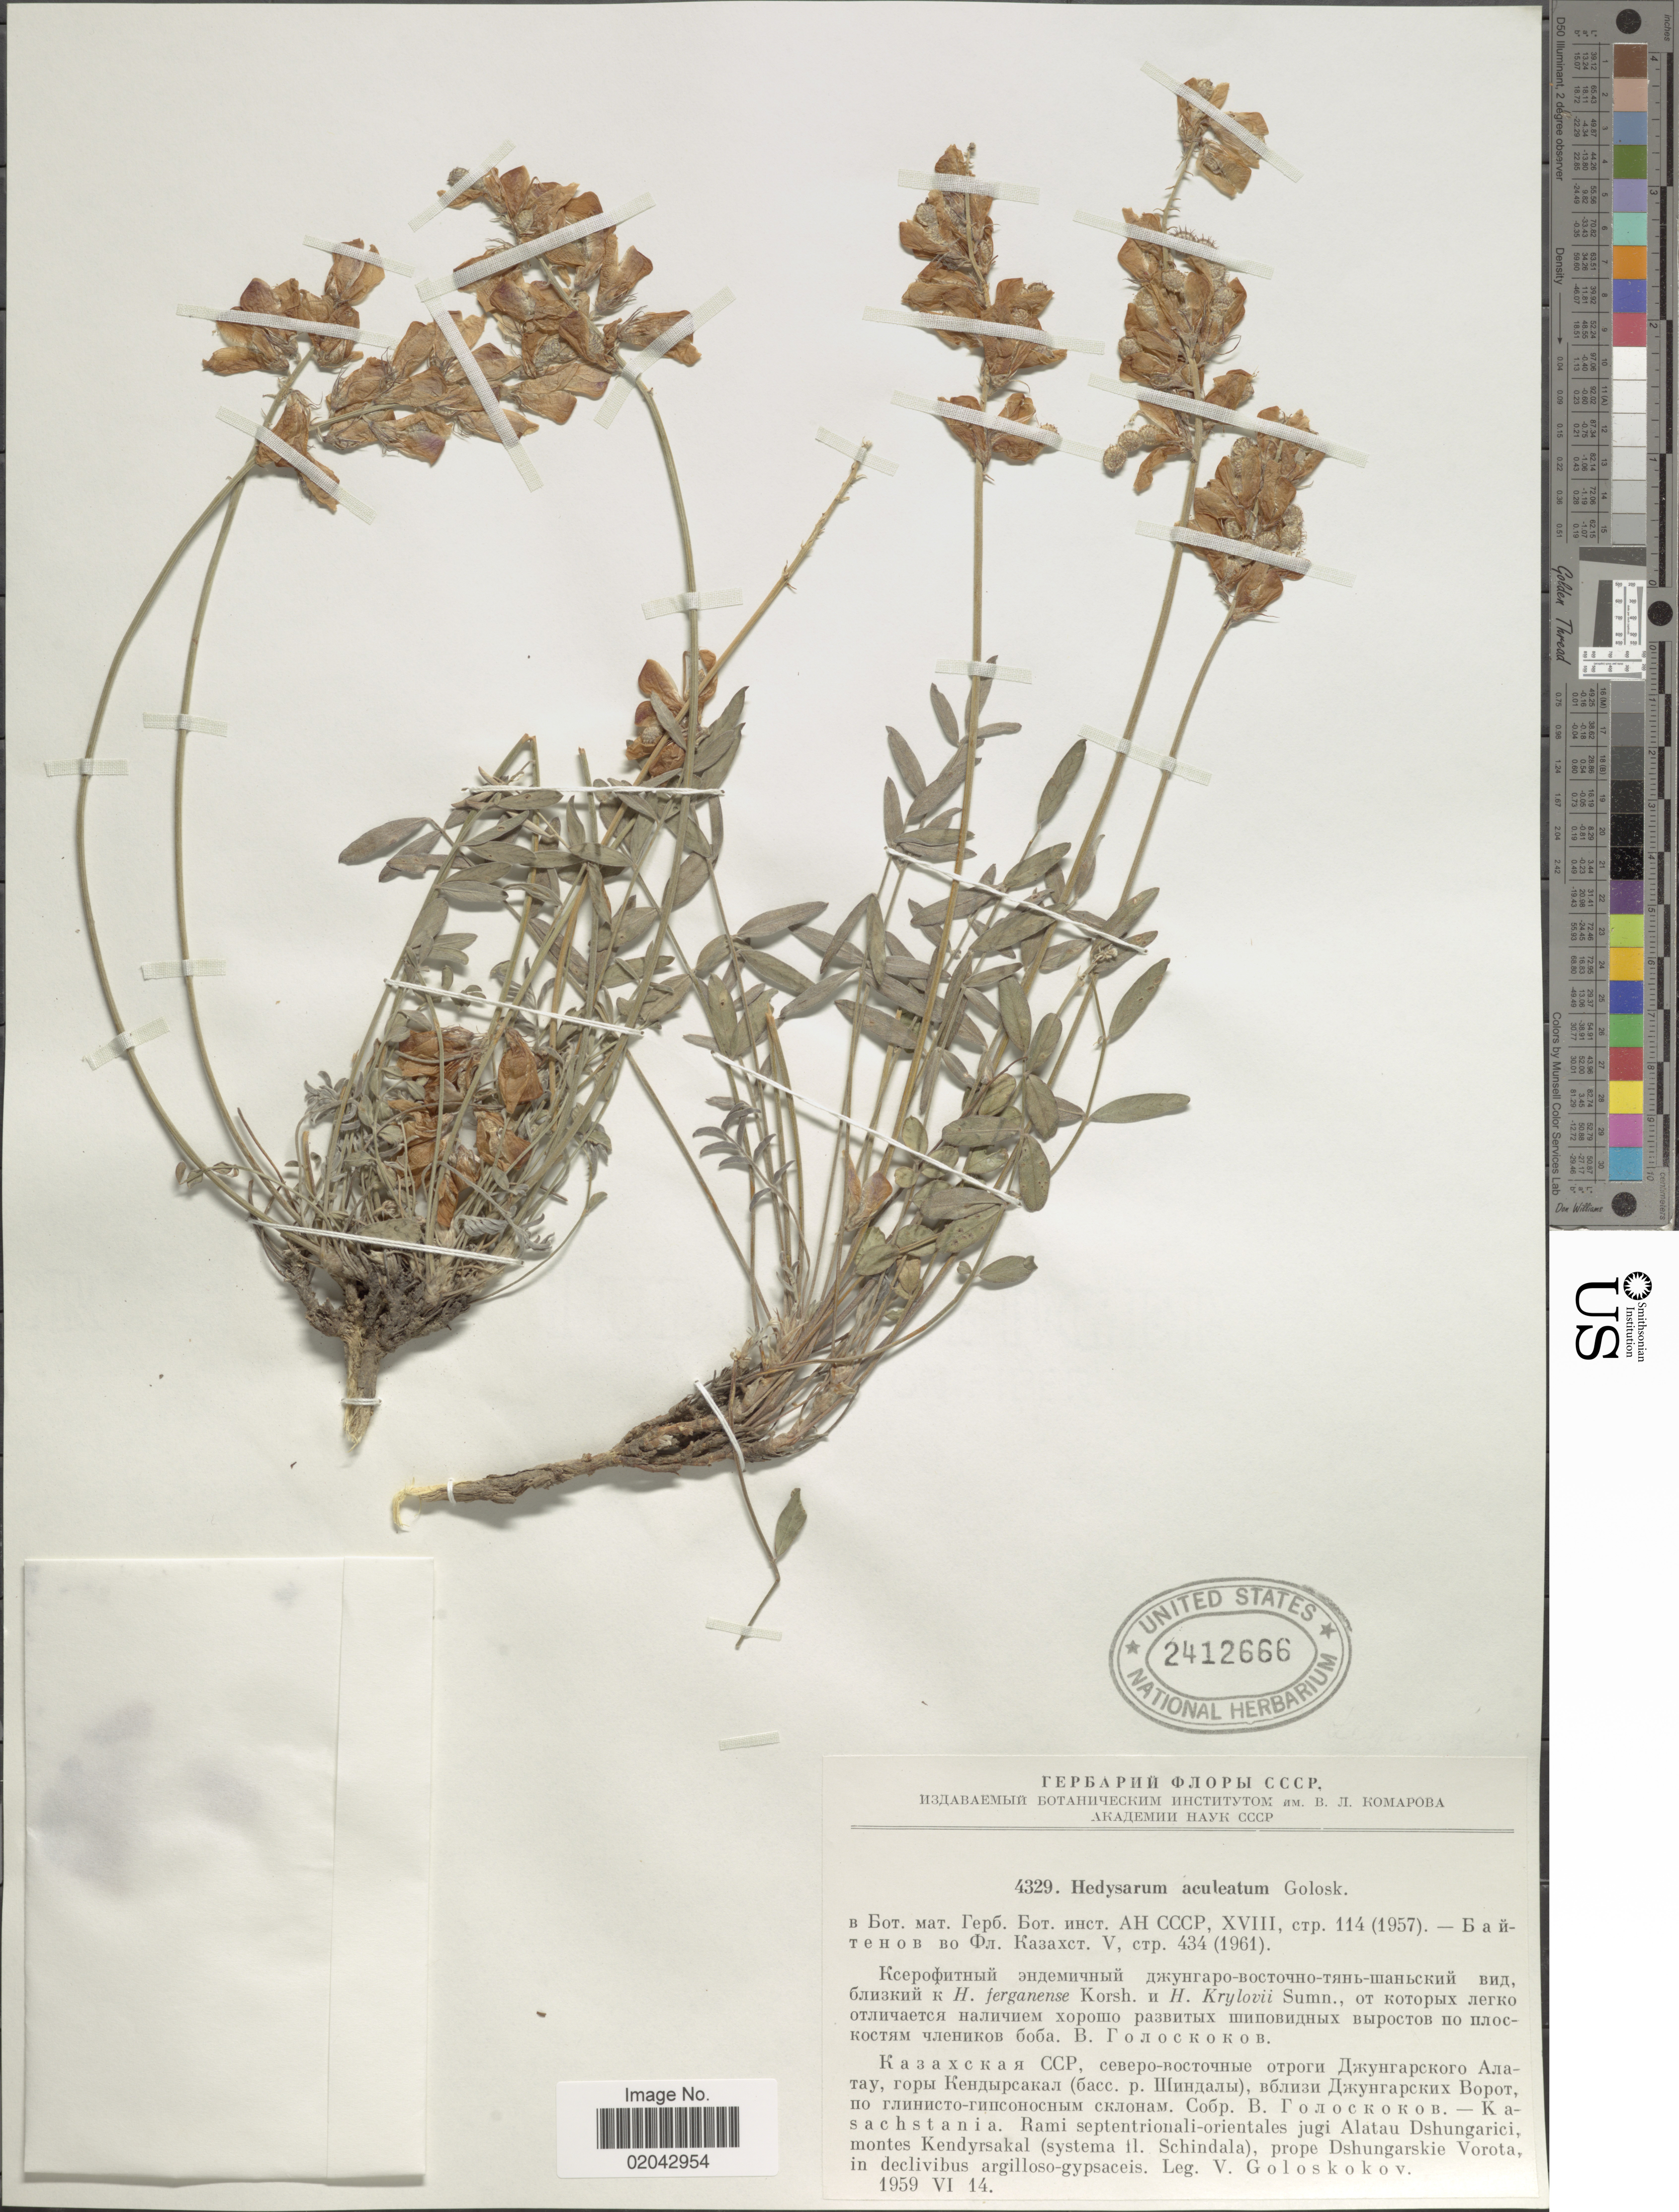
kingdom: Plantae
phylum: Tracheophyta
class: Magnoliopsida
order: Fabales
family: Fabaceae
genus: Hedysarum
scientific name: Hedysarum aculeatum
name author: Golosk.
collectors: V. P. Goloskokov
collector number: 4329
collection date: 1959-06-14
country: Kazakhstan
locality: Kazachstania. Rami septentrionali-orientales jugi Alatau Dshungarici, montes Kendyrsakal (systema fl. Schindala), prope Dshungarskie Vorota, in declivibus argilloso-gypsaceis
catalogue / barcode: US 2412666